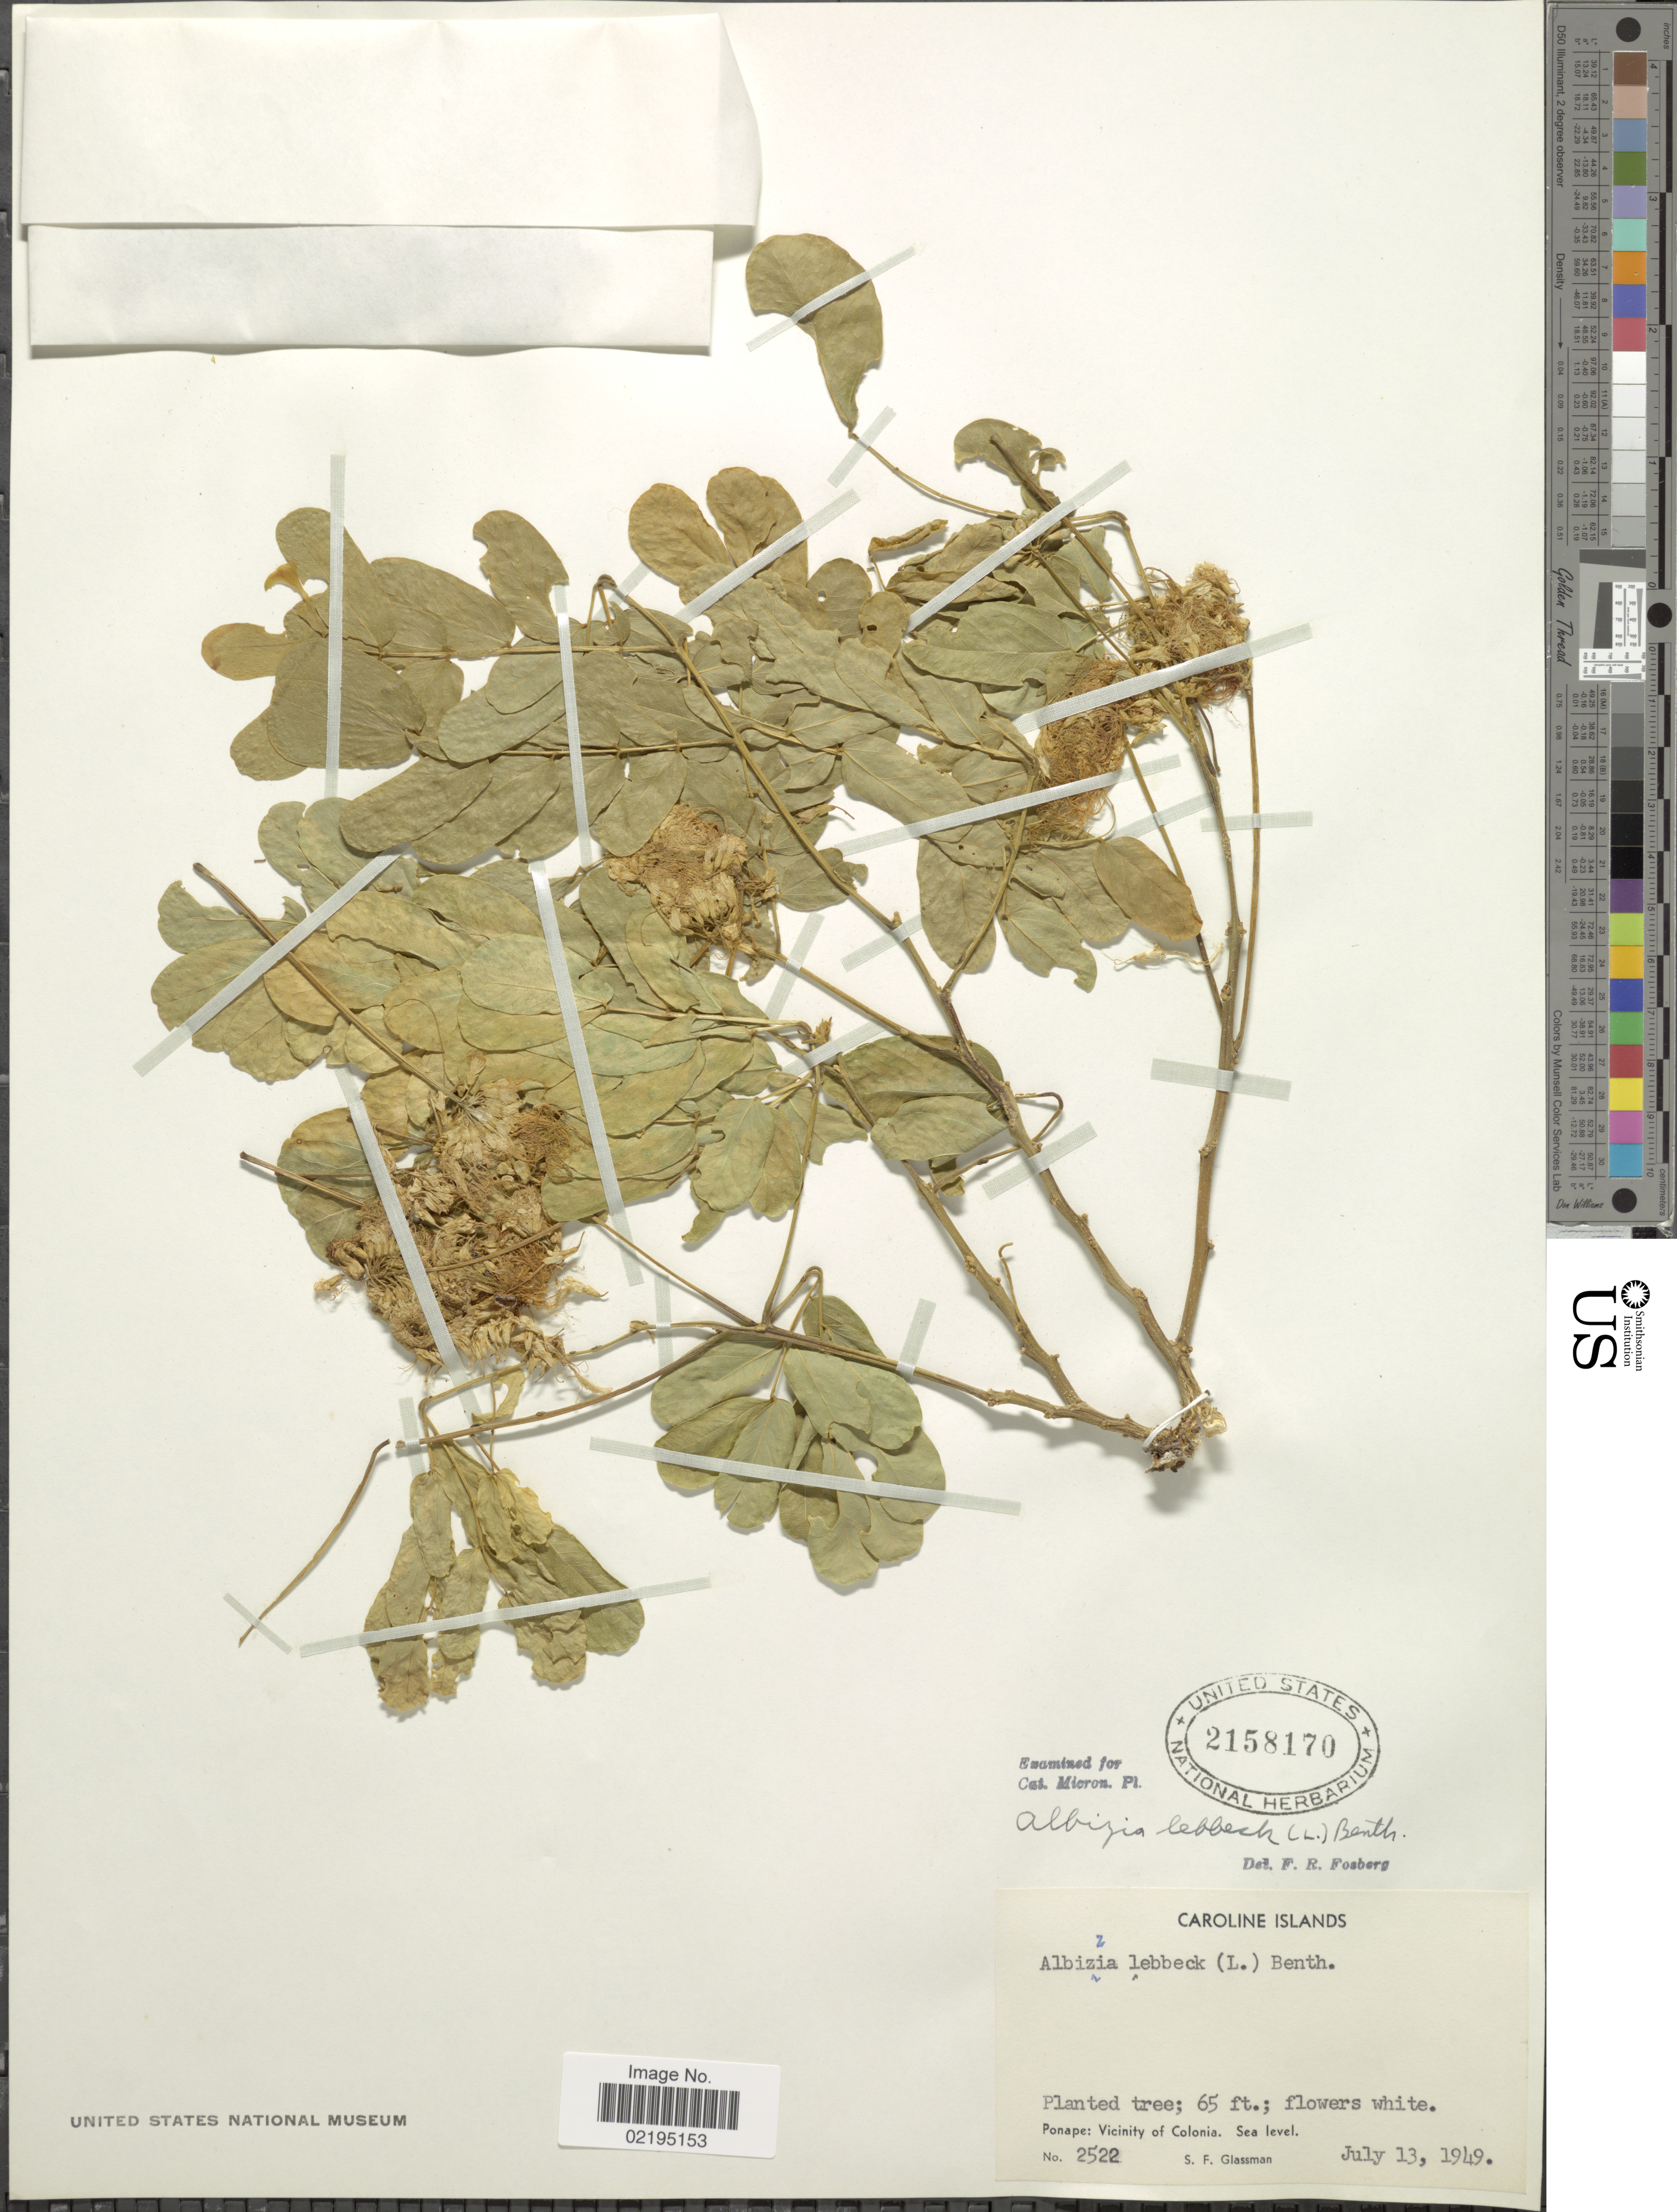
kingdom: Plantae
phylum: Tracheophyta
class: Magnoliopsida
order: Fabales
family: Fabaceae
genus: Albizia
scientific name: Albizia lebbeck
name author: (L.) Benth.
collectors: S. F. Glassman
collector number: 2522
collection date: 1949-07-13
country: Micronesia, Federated States of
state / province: Pohnpei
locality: Ponape: Vicinity of Colonia, Caroline Islands.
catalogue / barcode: US 2158170